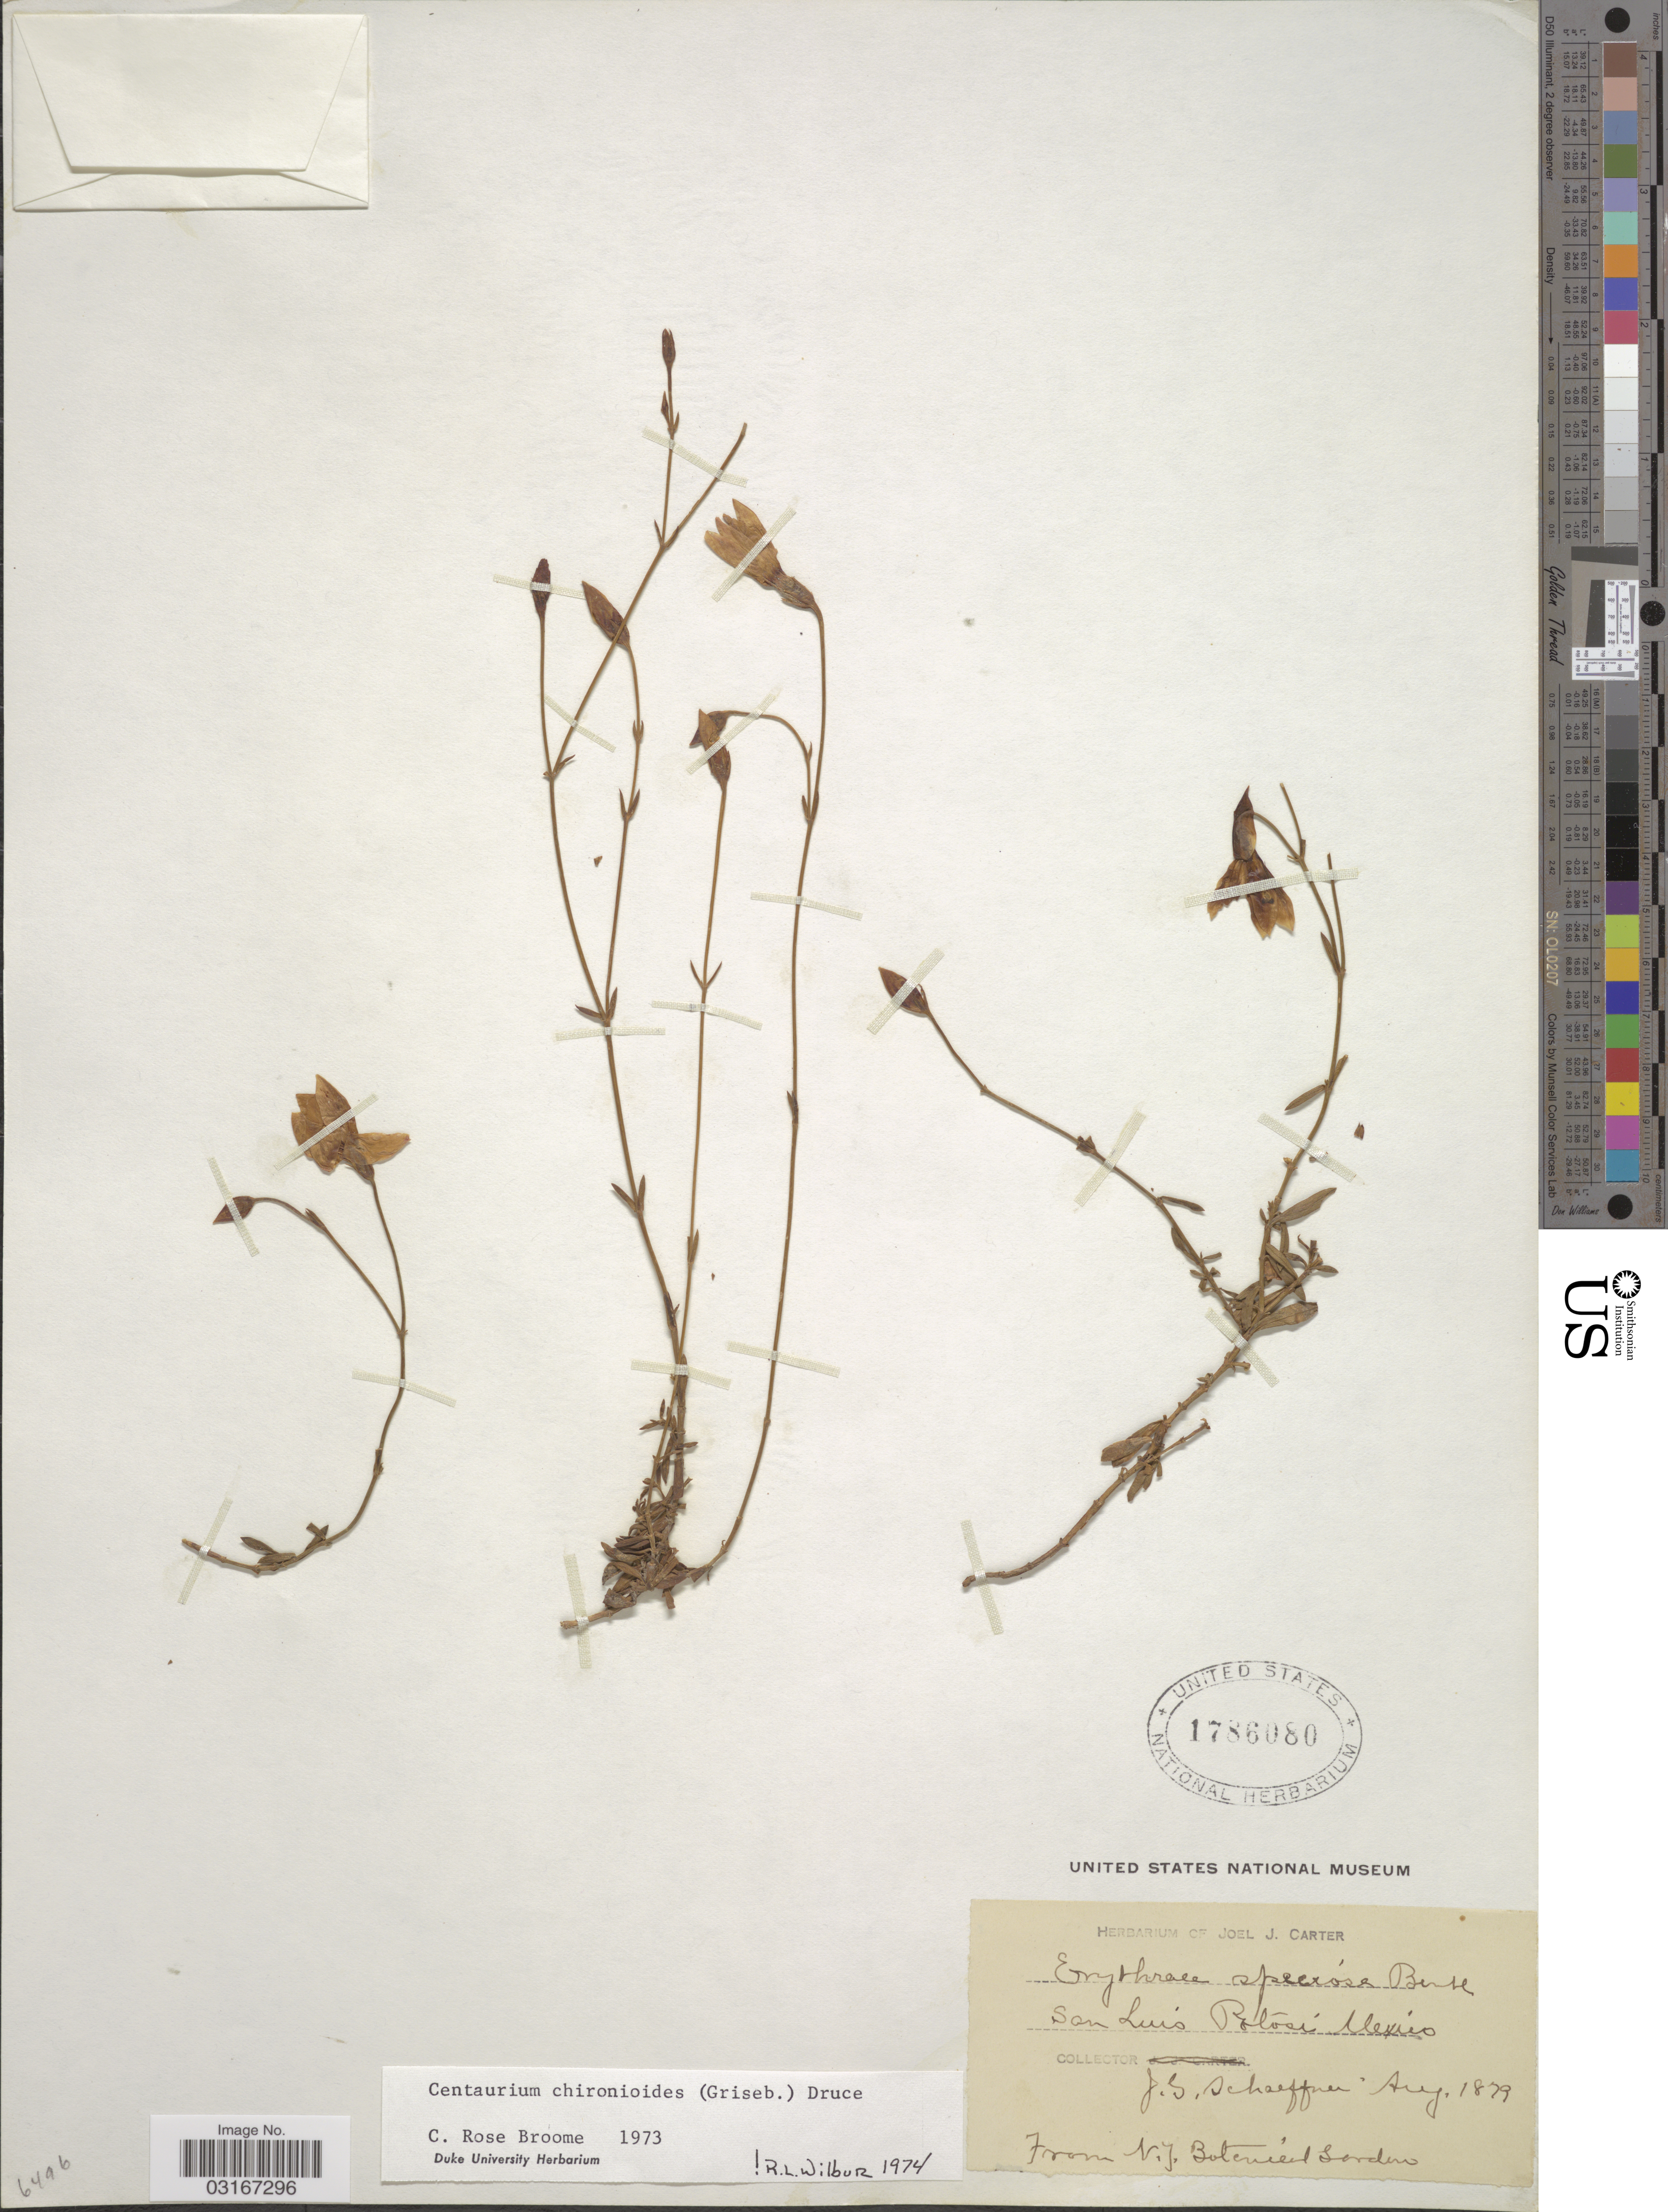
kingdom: Plantae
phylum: Tracheophyta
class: Magnoliopsida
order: Gentianales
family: Gentianaceae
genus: Centaurium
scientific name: Centaurium chironioides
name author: (Griseb.) Druce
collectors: J. G. Schaffner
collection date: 1879-08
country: Mexico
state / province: San Luis Potosí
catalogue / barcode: US 1786080